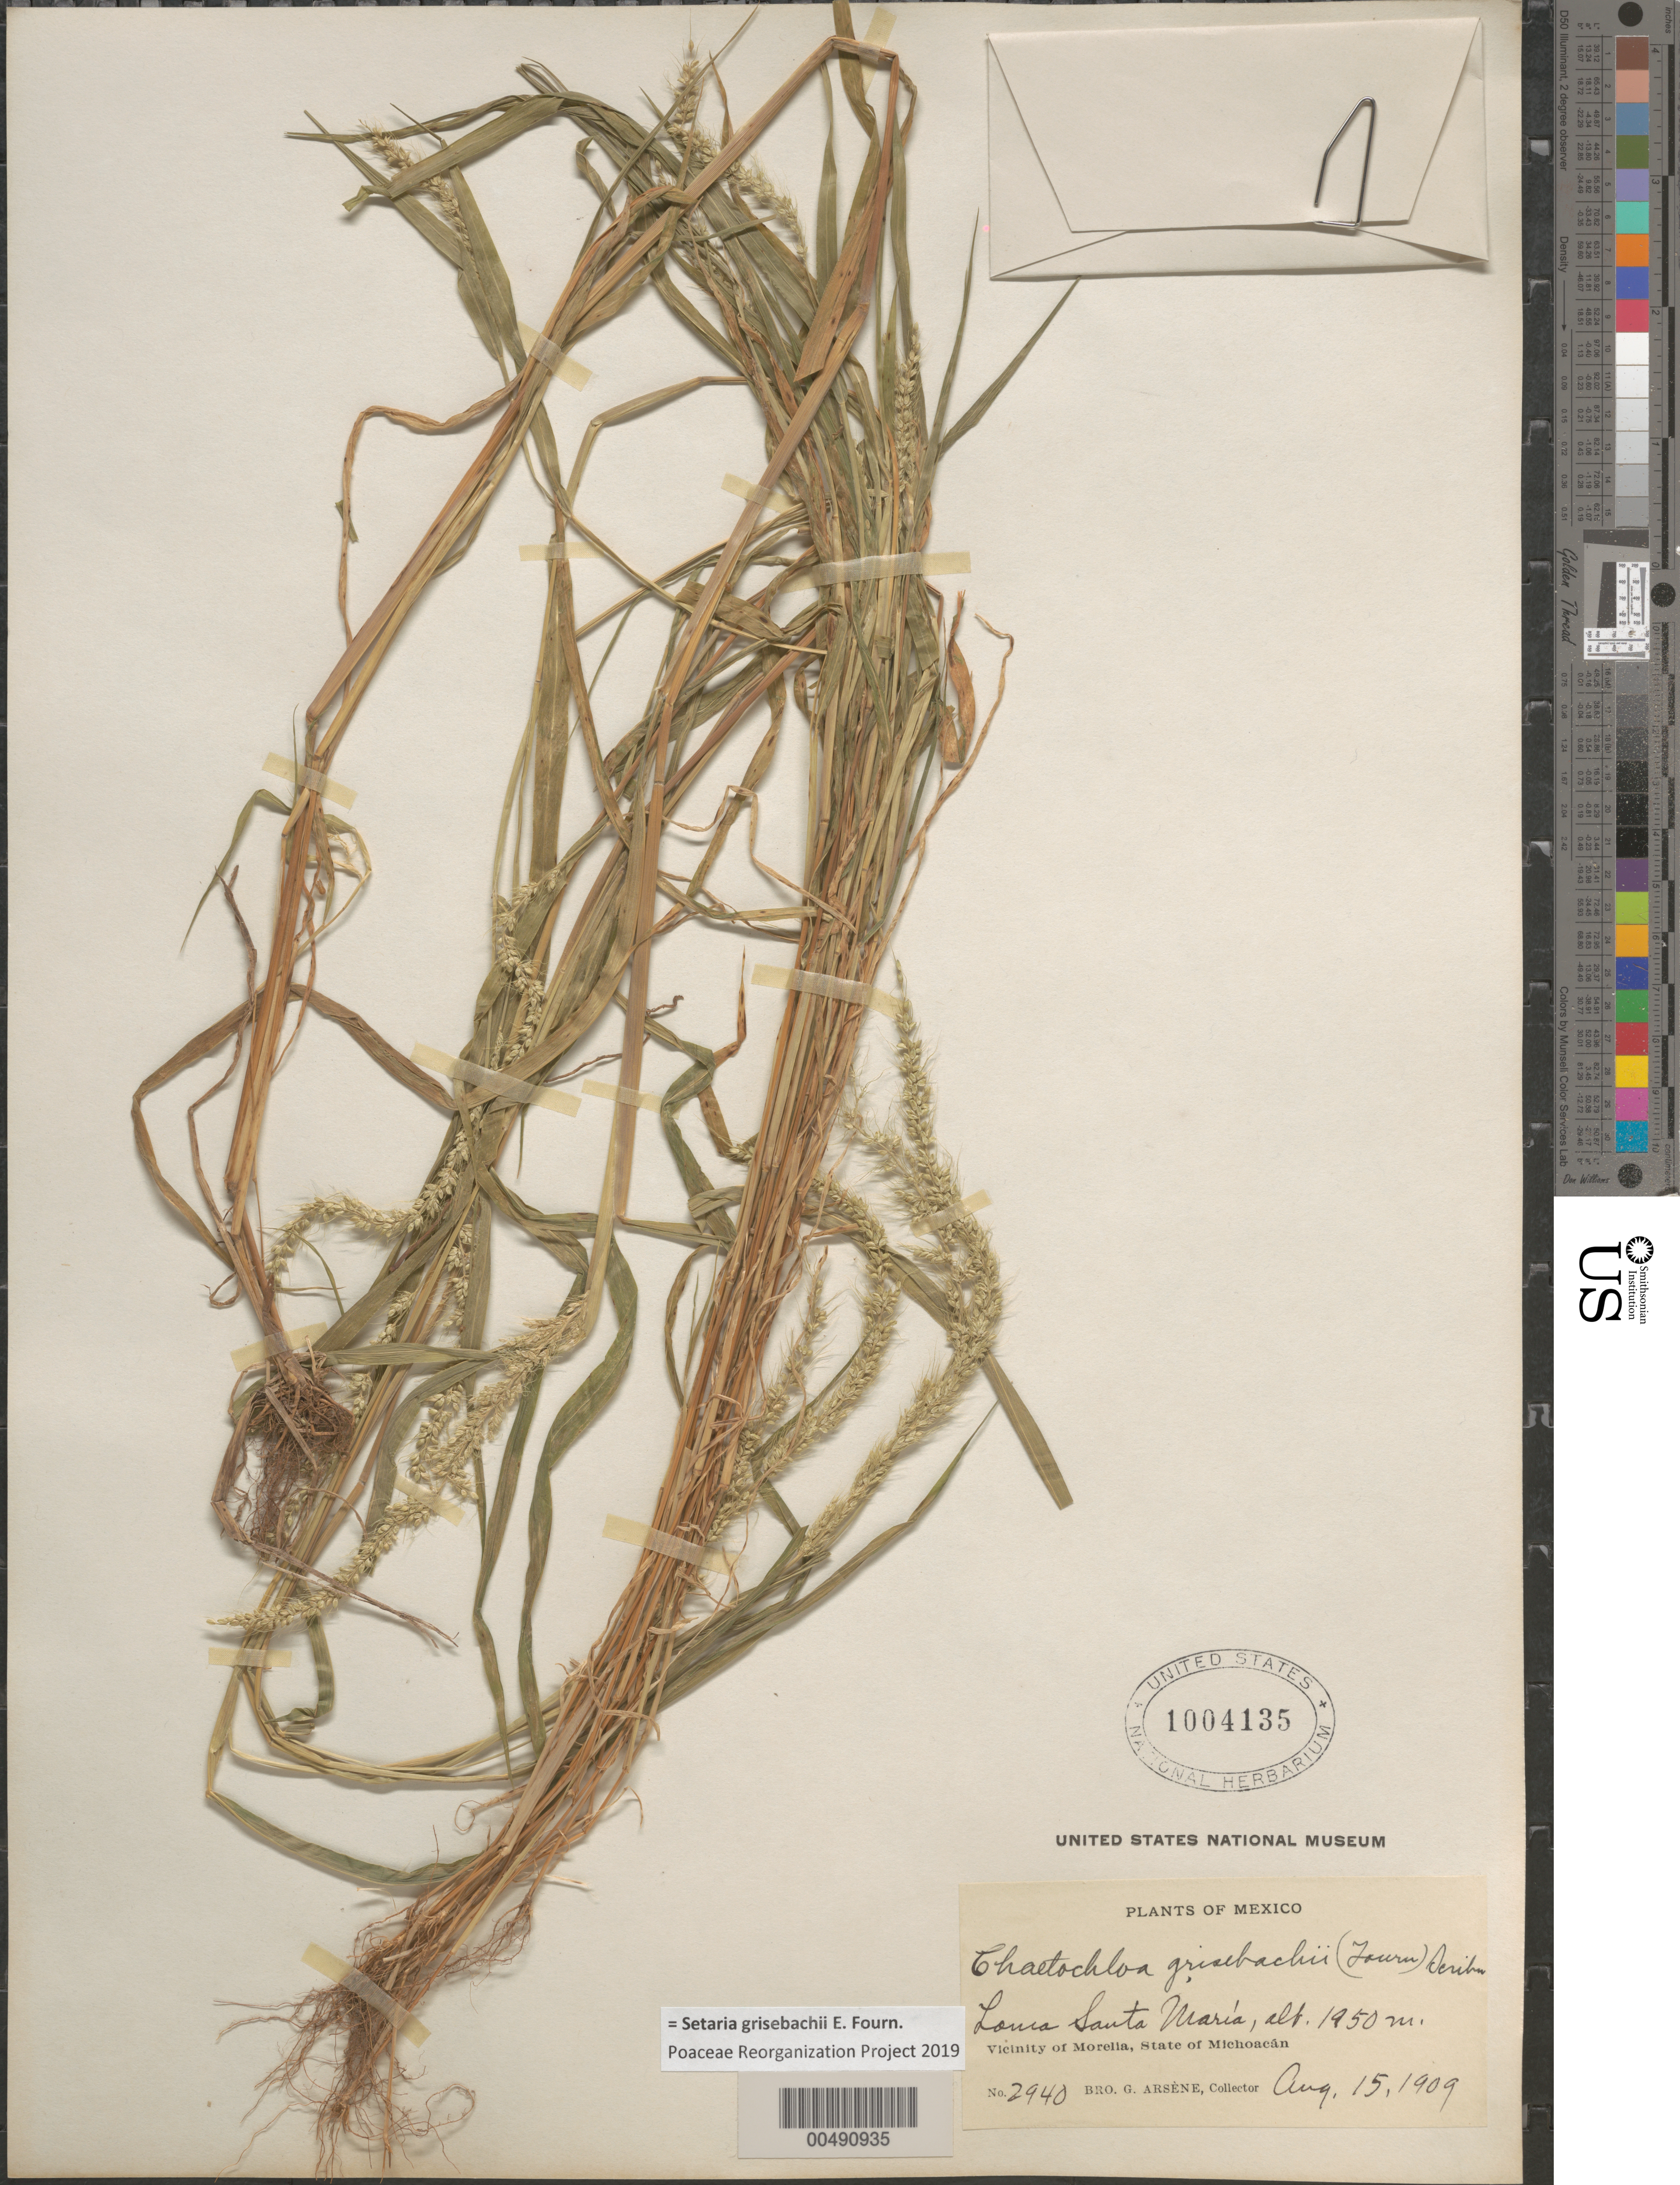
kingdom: Plantae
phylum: Tracheophyta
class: Liliopsida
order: Poales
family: Poaceae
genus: Setaria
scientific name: Setaria grisebachii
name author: E. Fourn.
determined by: Poaceae Reorganization Project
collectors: Bro. G. Arsène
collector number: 2940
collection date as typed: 15 Aug 1909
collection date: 1909-08-15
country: Mexico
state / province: Michoacán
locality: Loma Santa María, vicinity of Morelia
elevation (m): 1950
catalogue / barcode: US 1004135